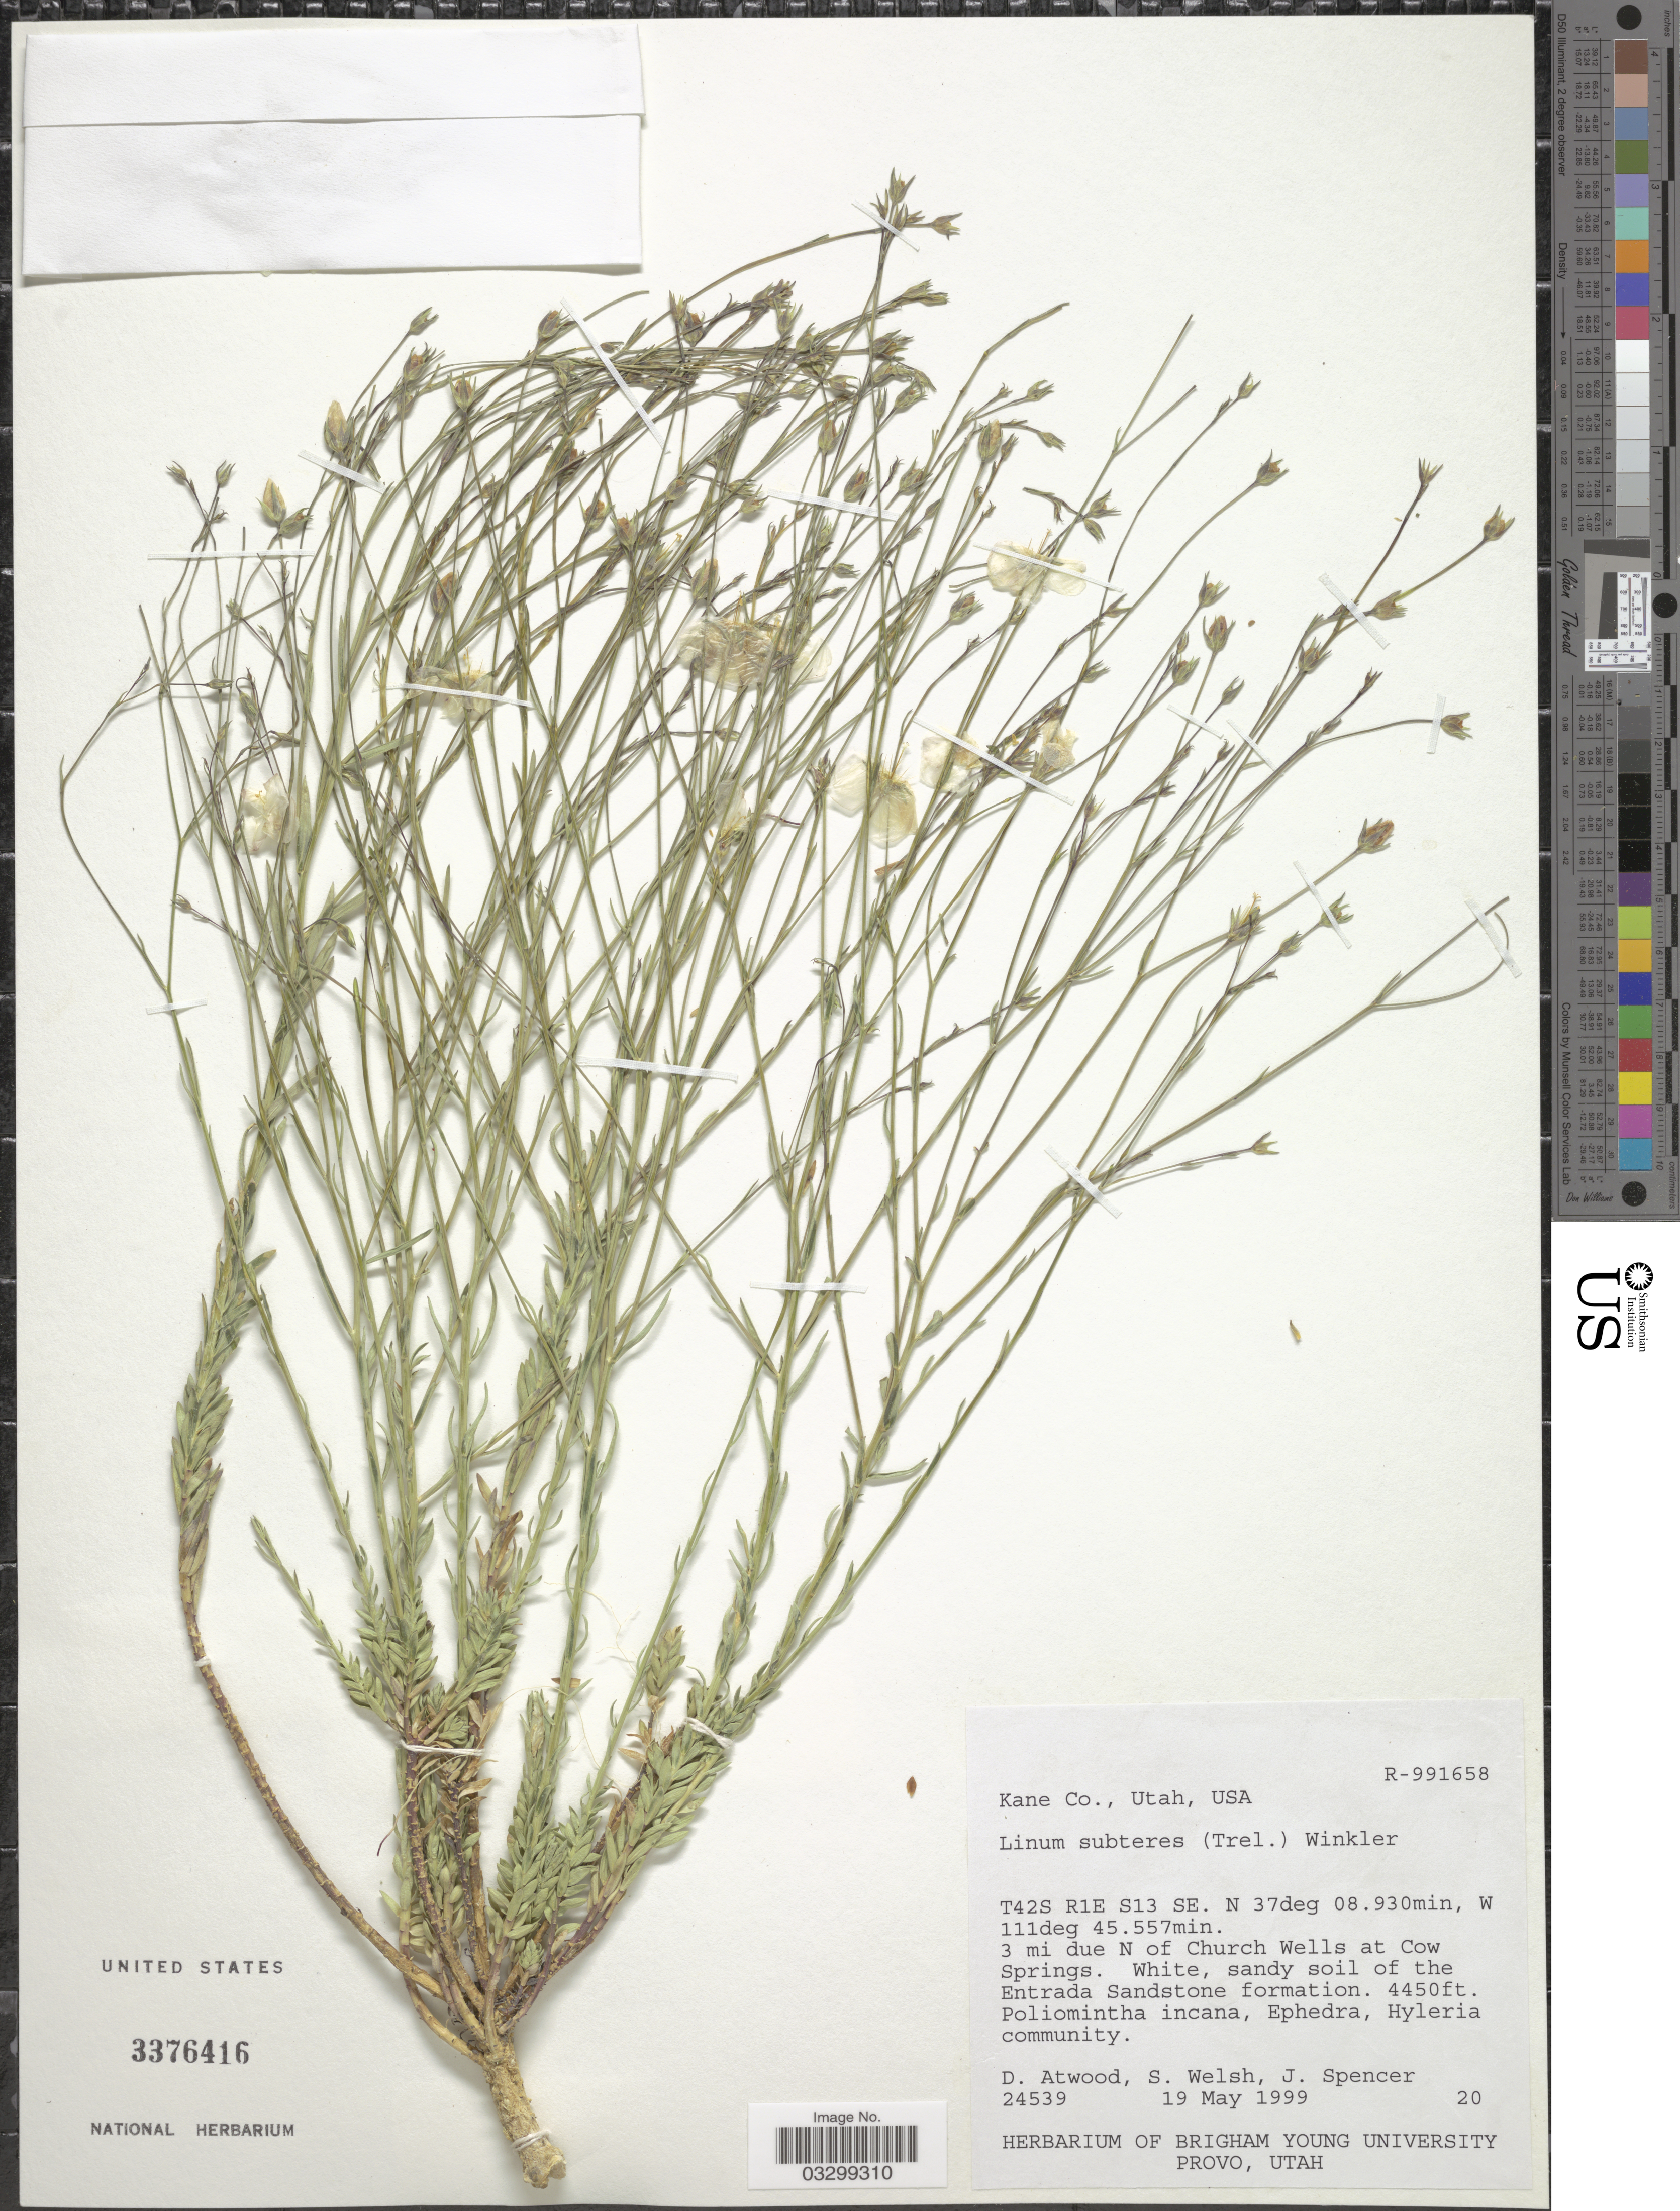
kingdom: Plantae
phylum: Tracheophyta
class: Magnoliopsida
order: Malpighiales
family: Linaceae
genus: Linum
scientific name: Linum subteres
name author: (Trel.) H.J.P. Winkl.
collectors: D. Atwood, S. Welsh & J. Spencer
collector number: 24539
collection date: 1999-05-19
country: United States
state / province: Utah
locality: Kane Co. T42S R1E S13 SE. 3 mi due N of Church Wells at Cow Springs.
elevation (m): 1356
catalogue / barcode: US 3376416